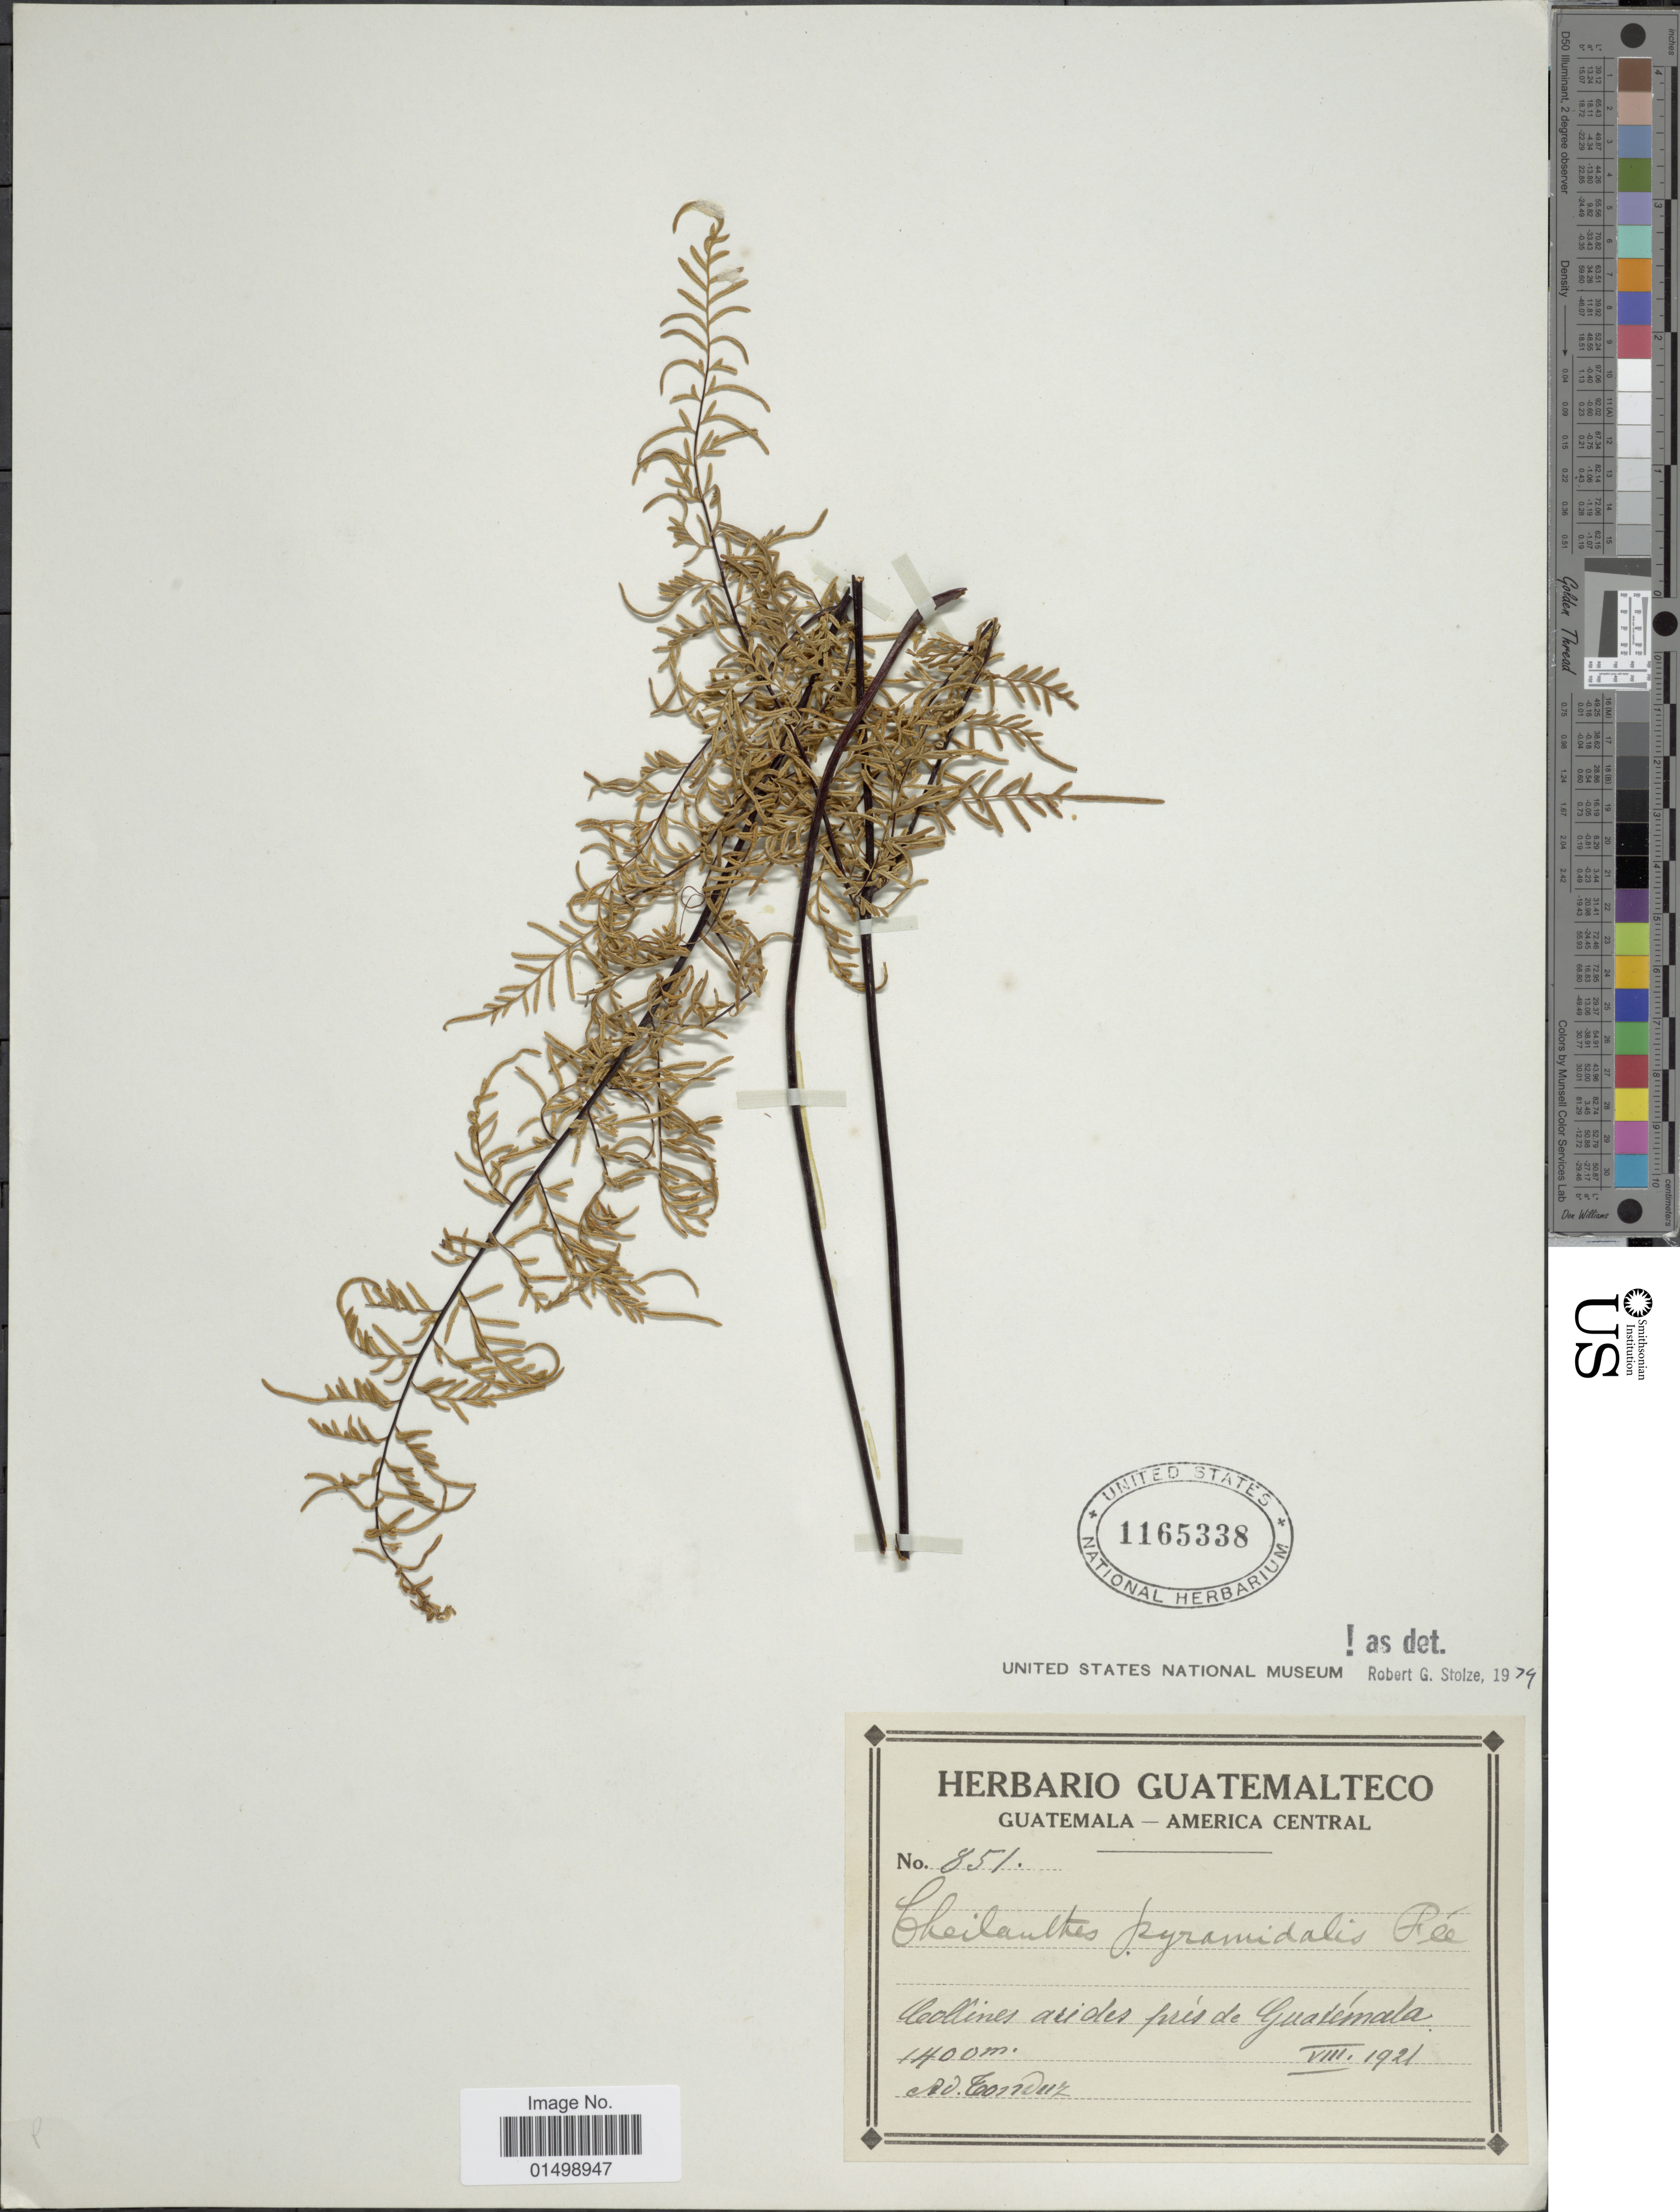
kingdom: Plantae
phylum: Tracheophyta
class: Polypodiopsida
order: Polypodiales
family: Pteridaceae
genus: Cheilanthes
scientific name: Cheilanthes pyramidalis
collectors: A. Tonduz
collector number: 851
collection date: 1921-08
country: Guatemala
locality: America Central, Collines atides pres de Guatemala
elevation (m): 1400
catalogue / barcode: US 1165338